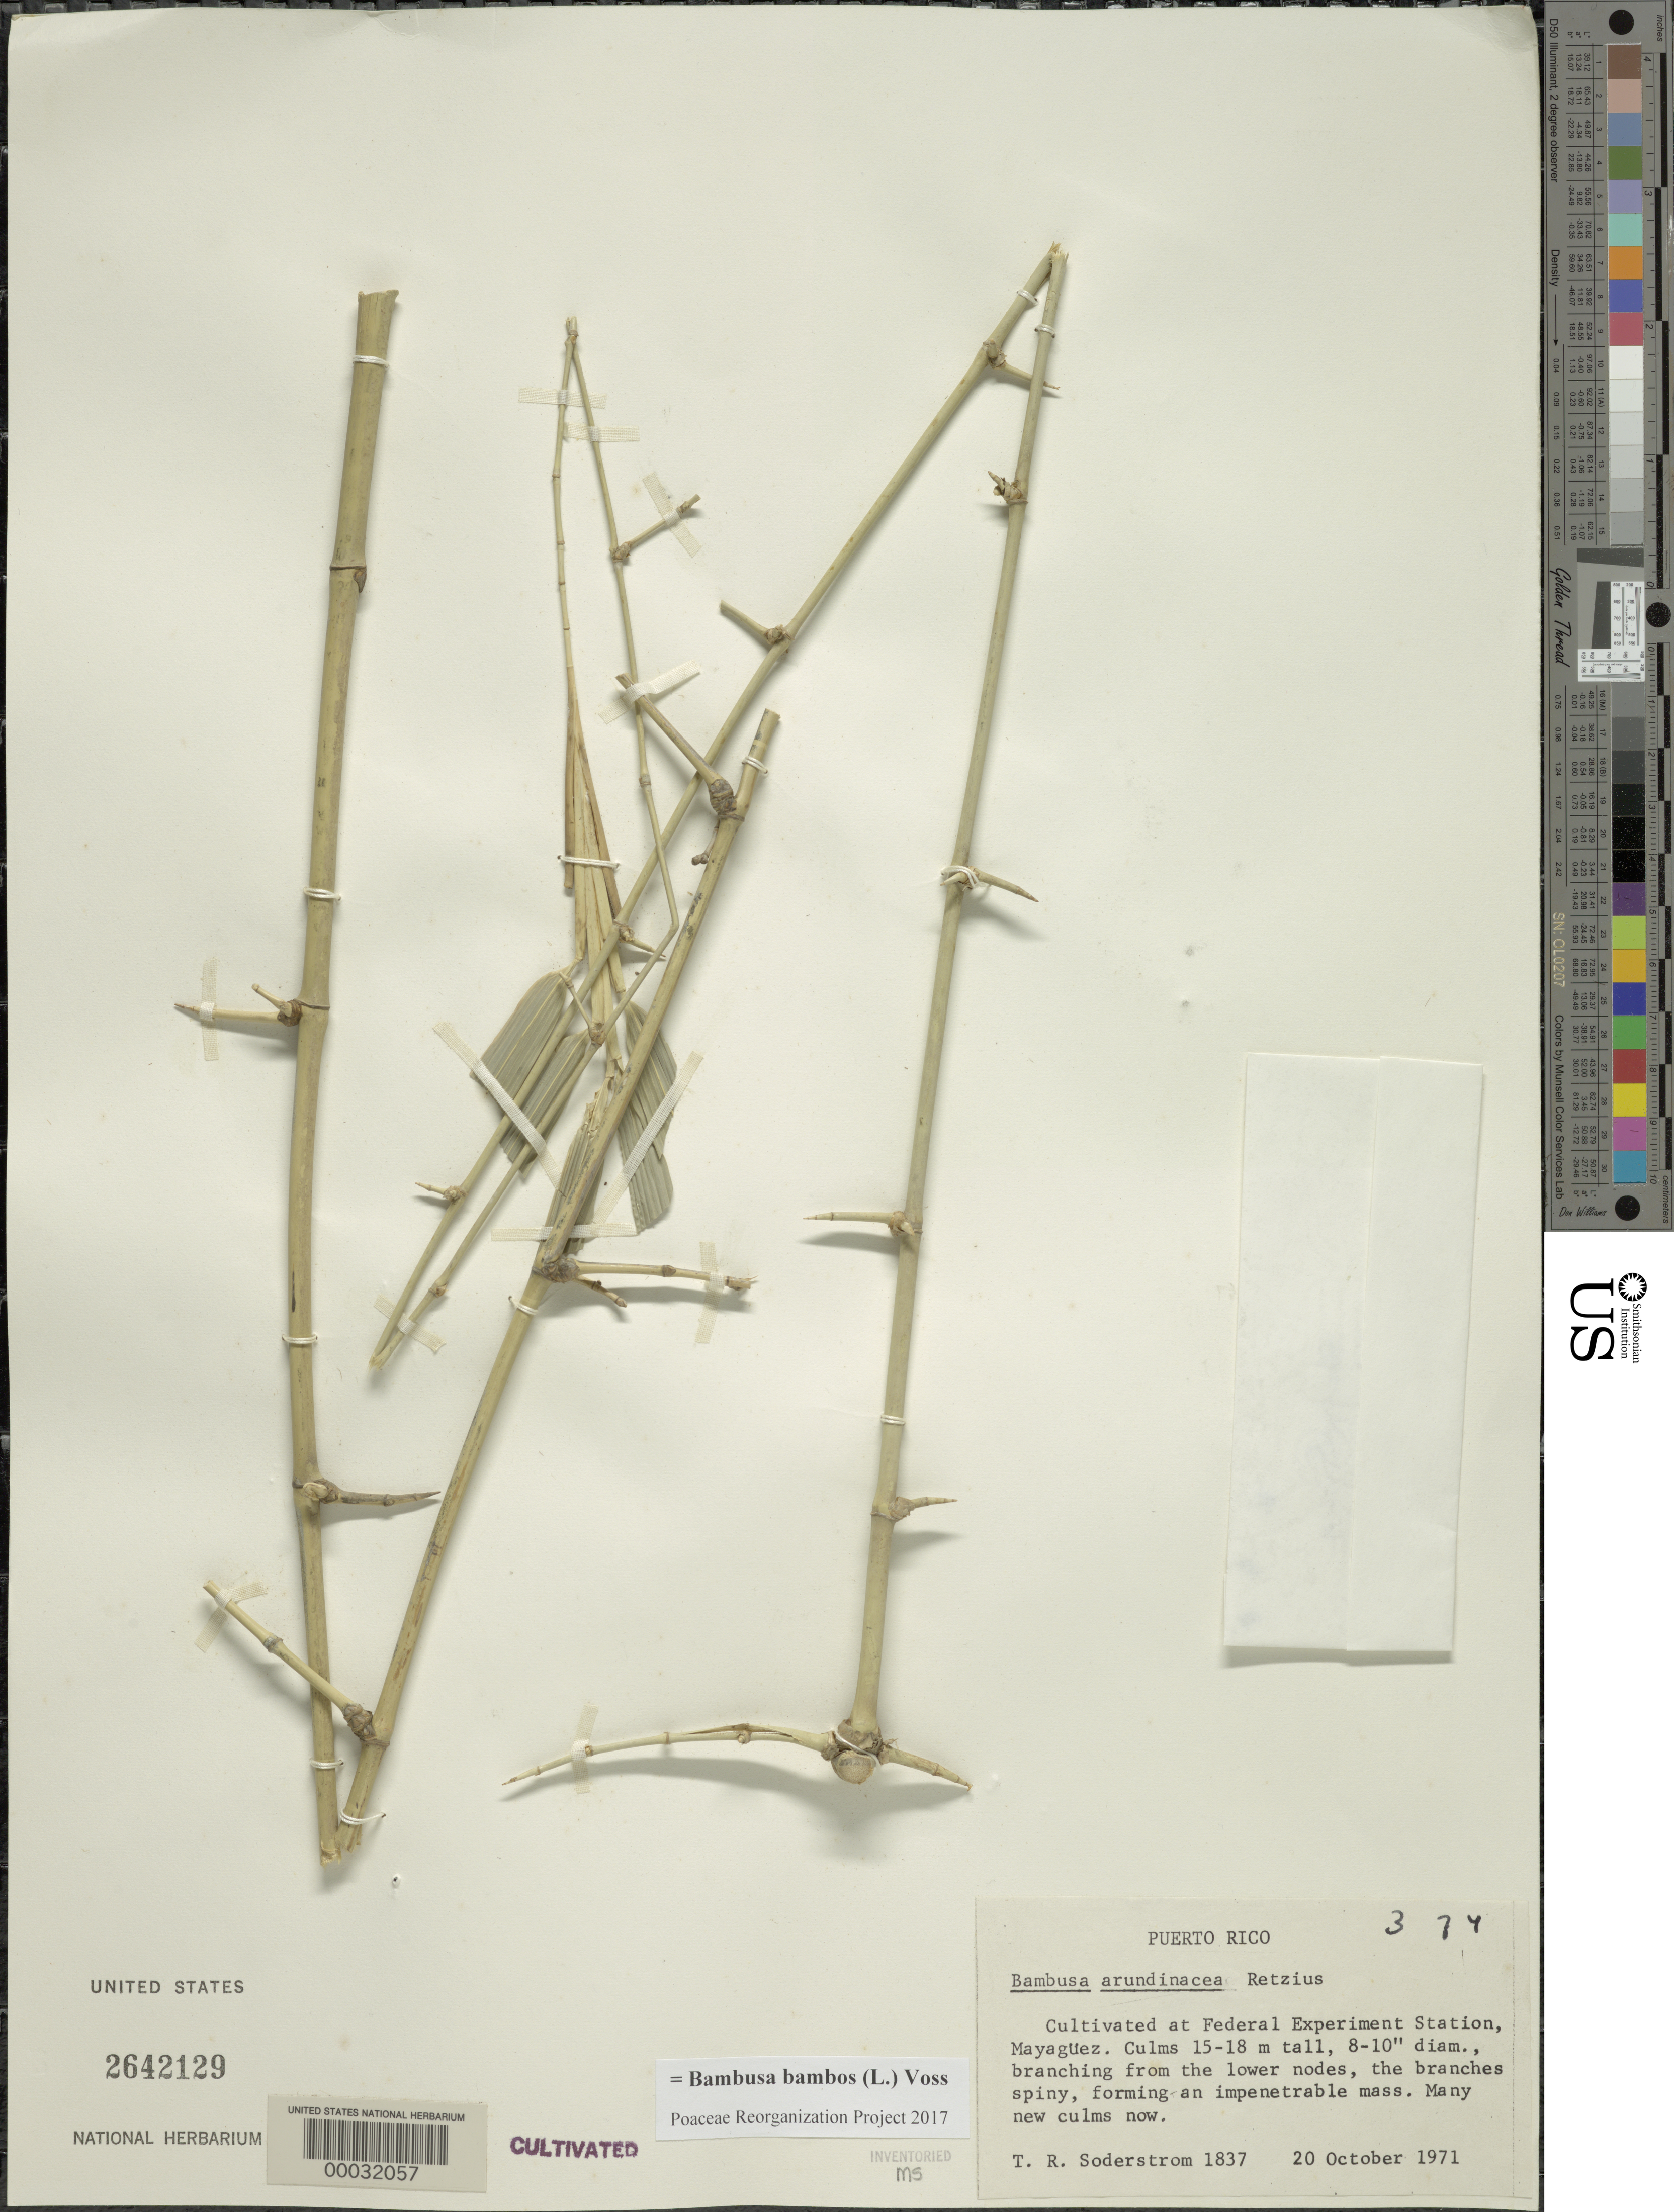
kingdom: Plantae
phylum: Tracheophyta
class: Liliopsida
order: Poales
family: Poaceae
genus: Bambusa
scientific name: Bambusa bambos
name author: (L.) Voss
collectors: T. R. Soderstrom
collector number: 1837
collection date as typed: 20 Oct 1971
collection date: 1971-10-20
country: Puerto Rico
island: Greater Antilles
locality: Federal Experimental Station-Mayaguez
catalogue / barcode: US 2642129